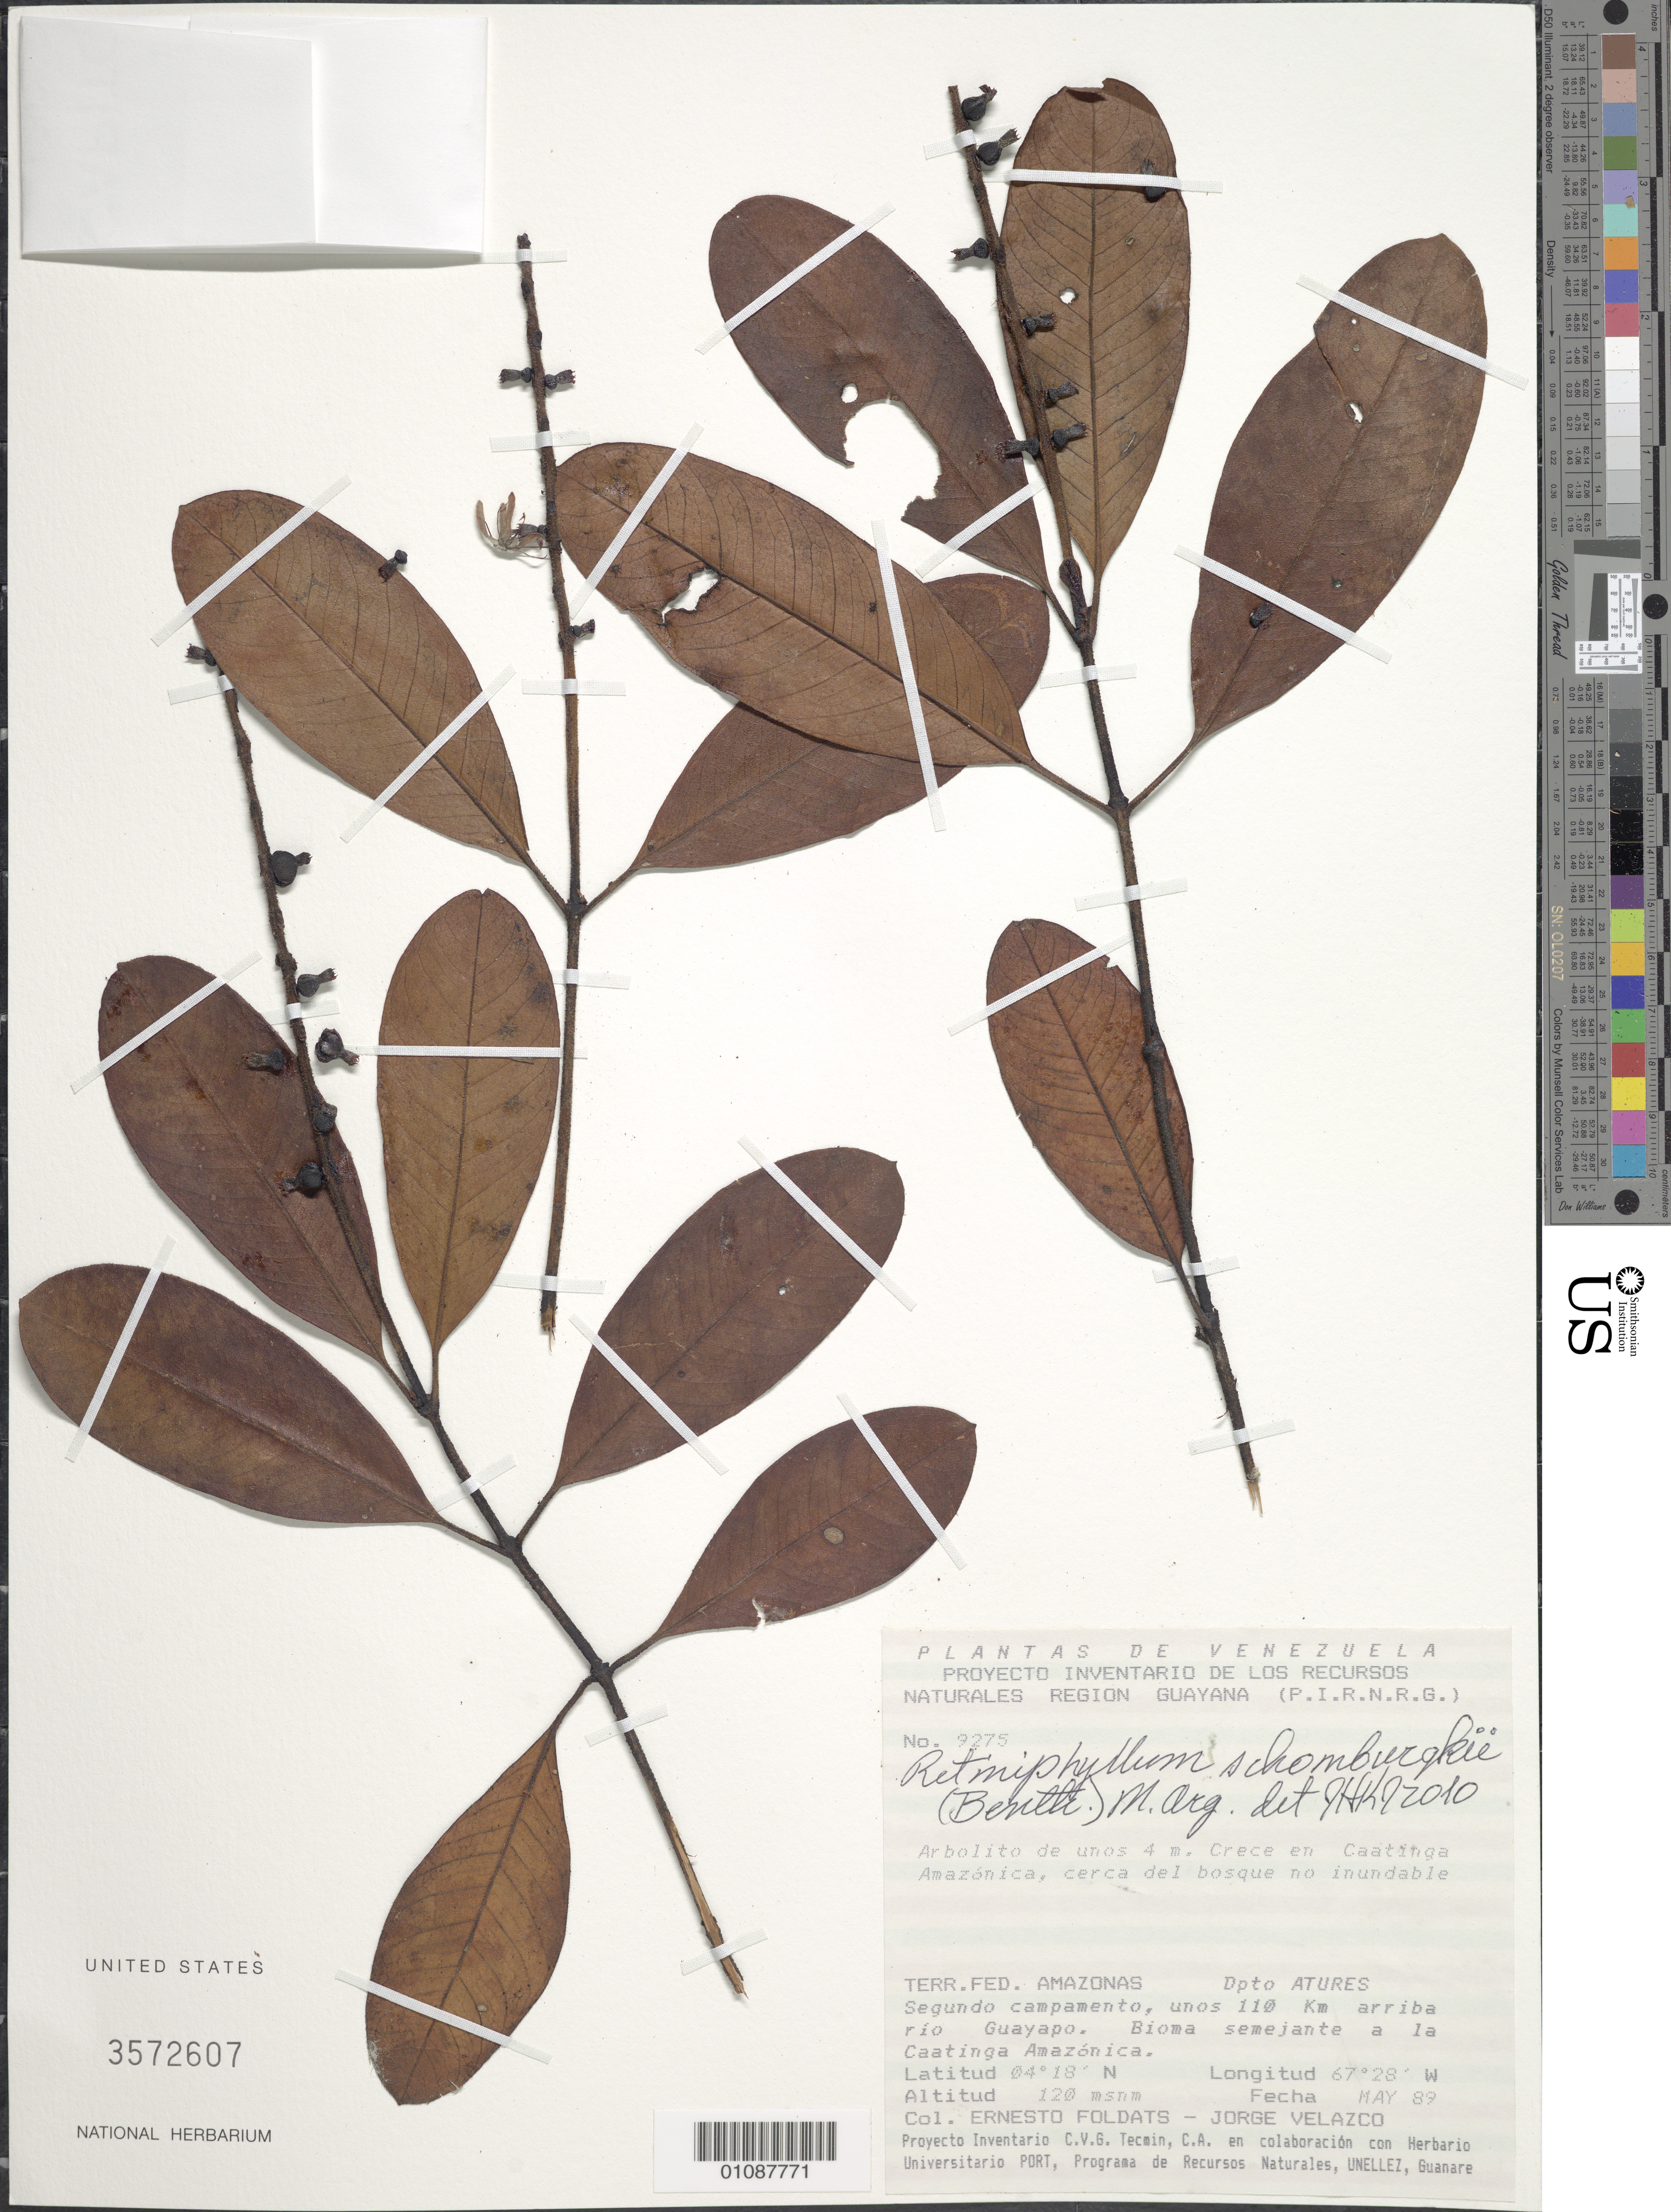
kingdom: Plantae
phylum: Tracheophyta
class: Magnoliopsida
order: Gentianales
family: Rubiaceae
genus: Retiniphyllum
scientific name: Retiniphyllum schomburgkii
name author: (Benth.) Müll. Arg.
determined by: Kirkbride, J. H.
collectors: E. Foldats & J. Velazco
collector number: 9275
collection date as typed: May-89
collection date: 1989-05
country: Venezuela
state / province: Amazonas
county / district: Atures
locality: Segundo campamento, unos 110 km arriba rio Guayapo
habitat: Crece en caatinga amazonica, cerca del bosque no inundable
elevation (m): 120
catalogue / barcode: US 3572607